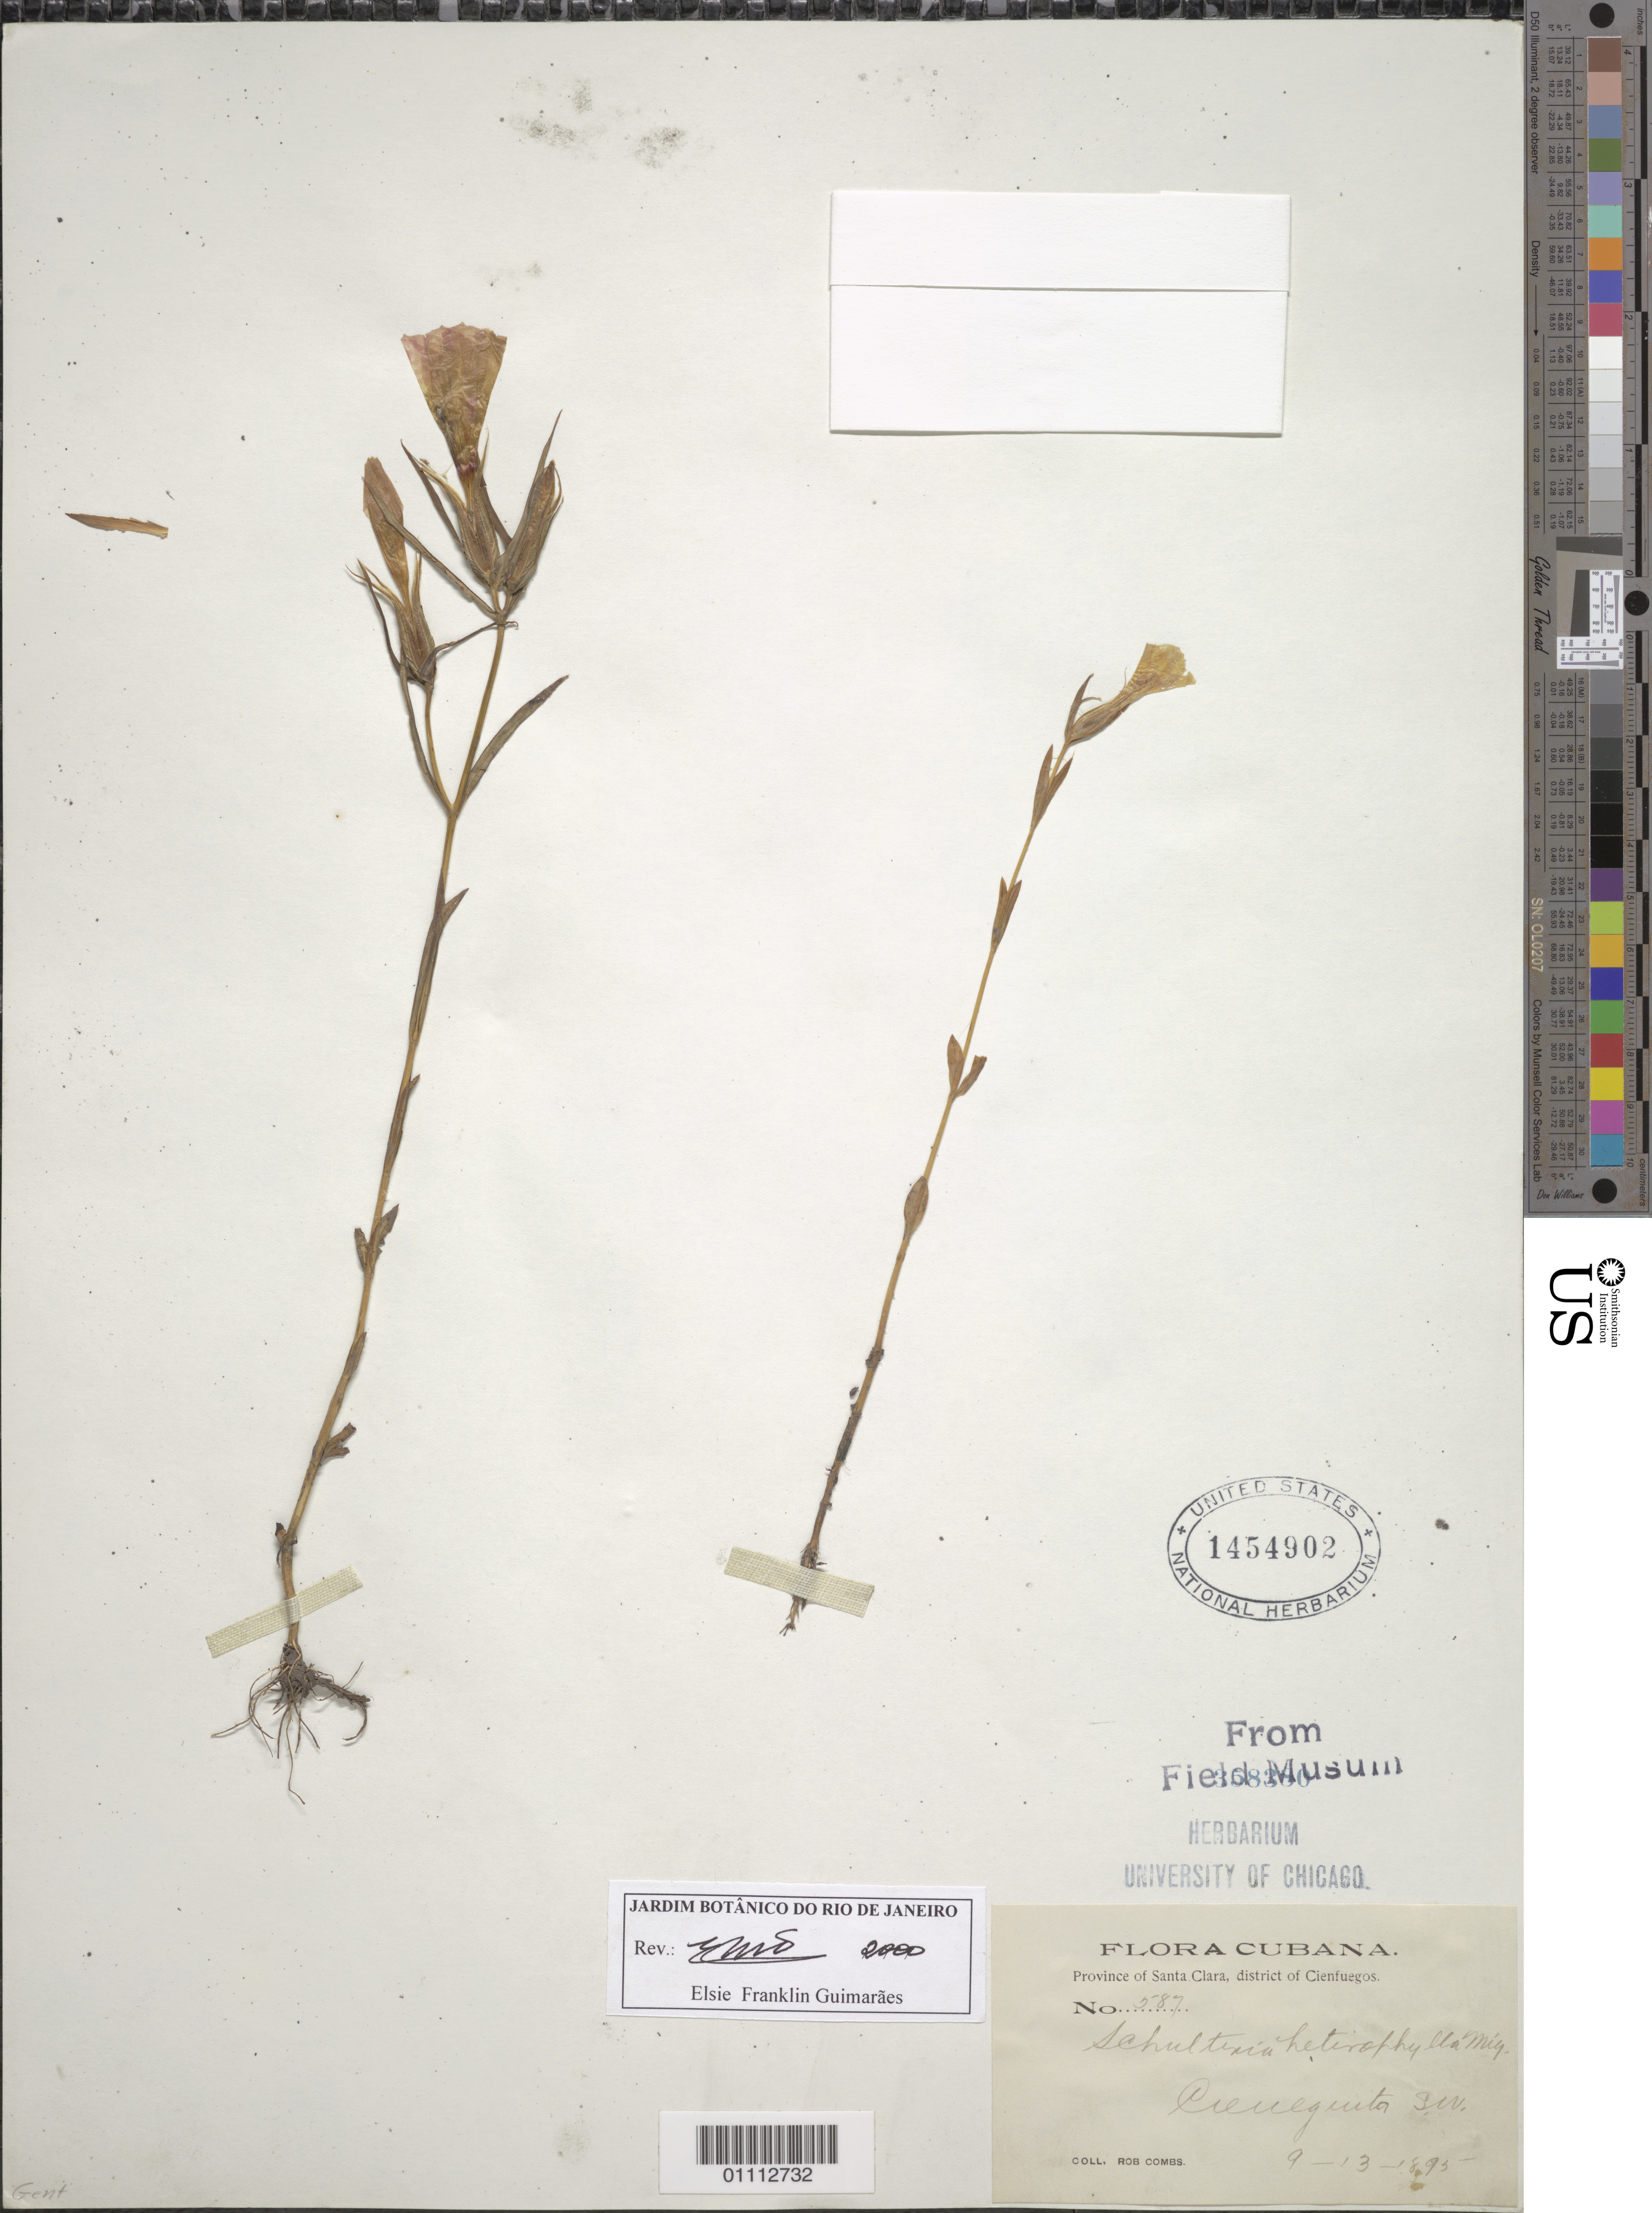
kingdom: Plantae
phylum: Tracheophyta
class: Magnoliopsida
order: Gentianales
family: Gentianaceae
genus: Schultesia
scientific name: Schultesia heterophylla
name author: Miq.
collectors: R. Combs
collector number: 587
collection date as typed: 13 Sep 1895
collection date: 1895-09-13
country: Cuba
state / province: Cienfuegos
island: Cuba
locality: Cieneguita SW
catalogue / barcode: US 1454902